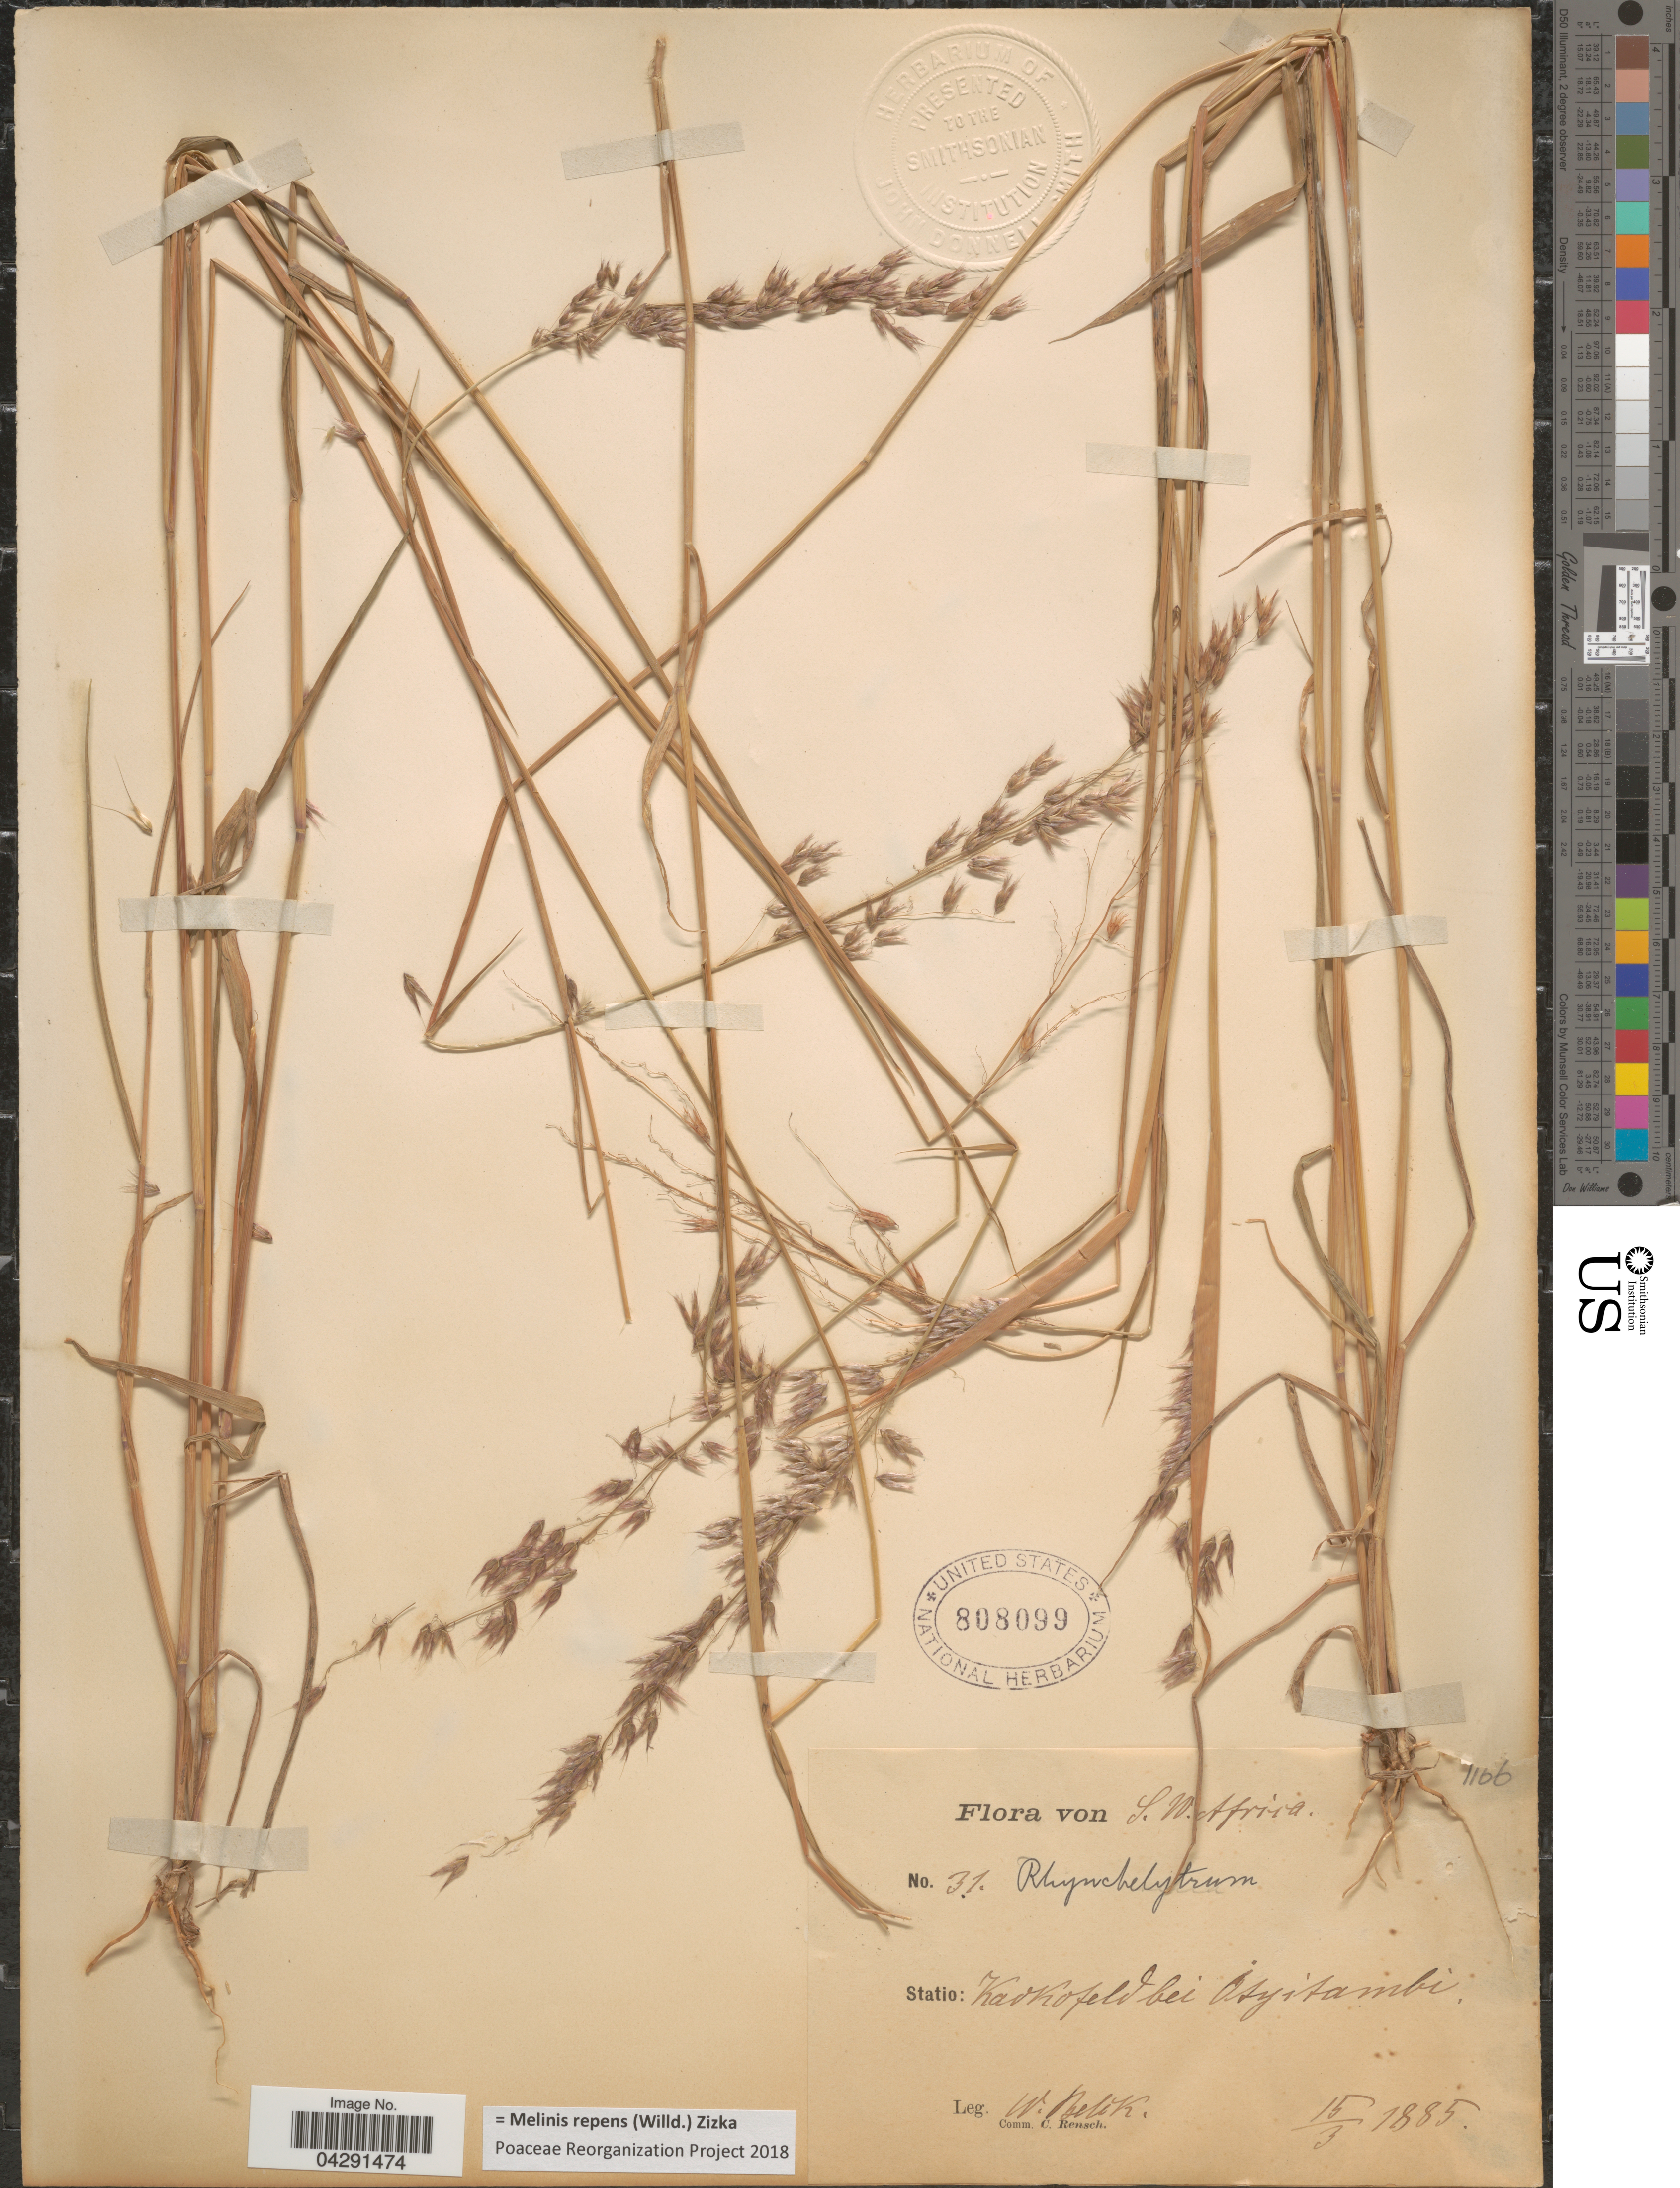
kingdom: Plantae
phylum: Tracheophyta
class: Liliopsida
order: Poales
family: Poaceae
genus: Melinis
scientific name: Melinis repens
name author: (Willd.) Zizka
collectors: W. Belik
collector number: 31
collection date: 1885-03-15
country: Namibia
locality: Kaokofeld bei Otyitambi.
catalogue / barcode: US 808099